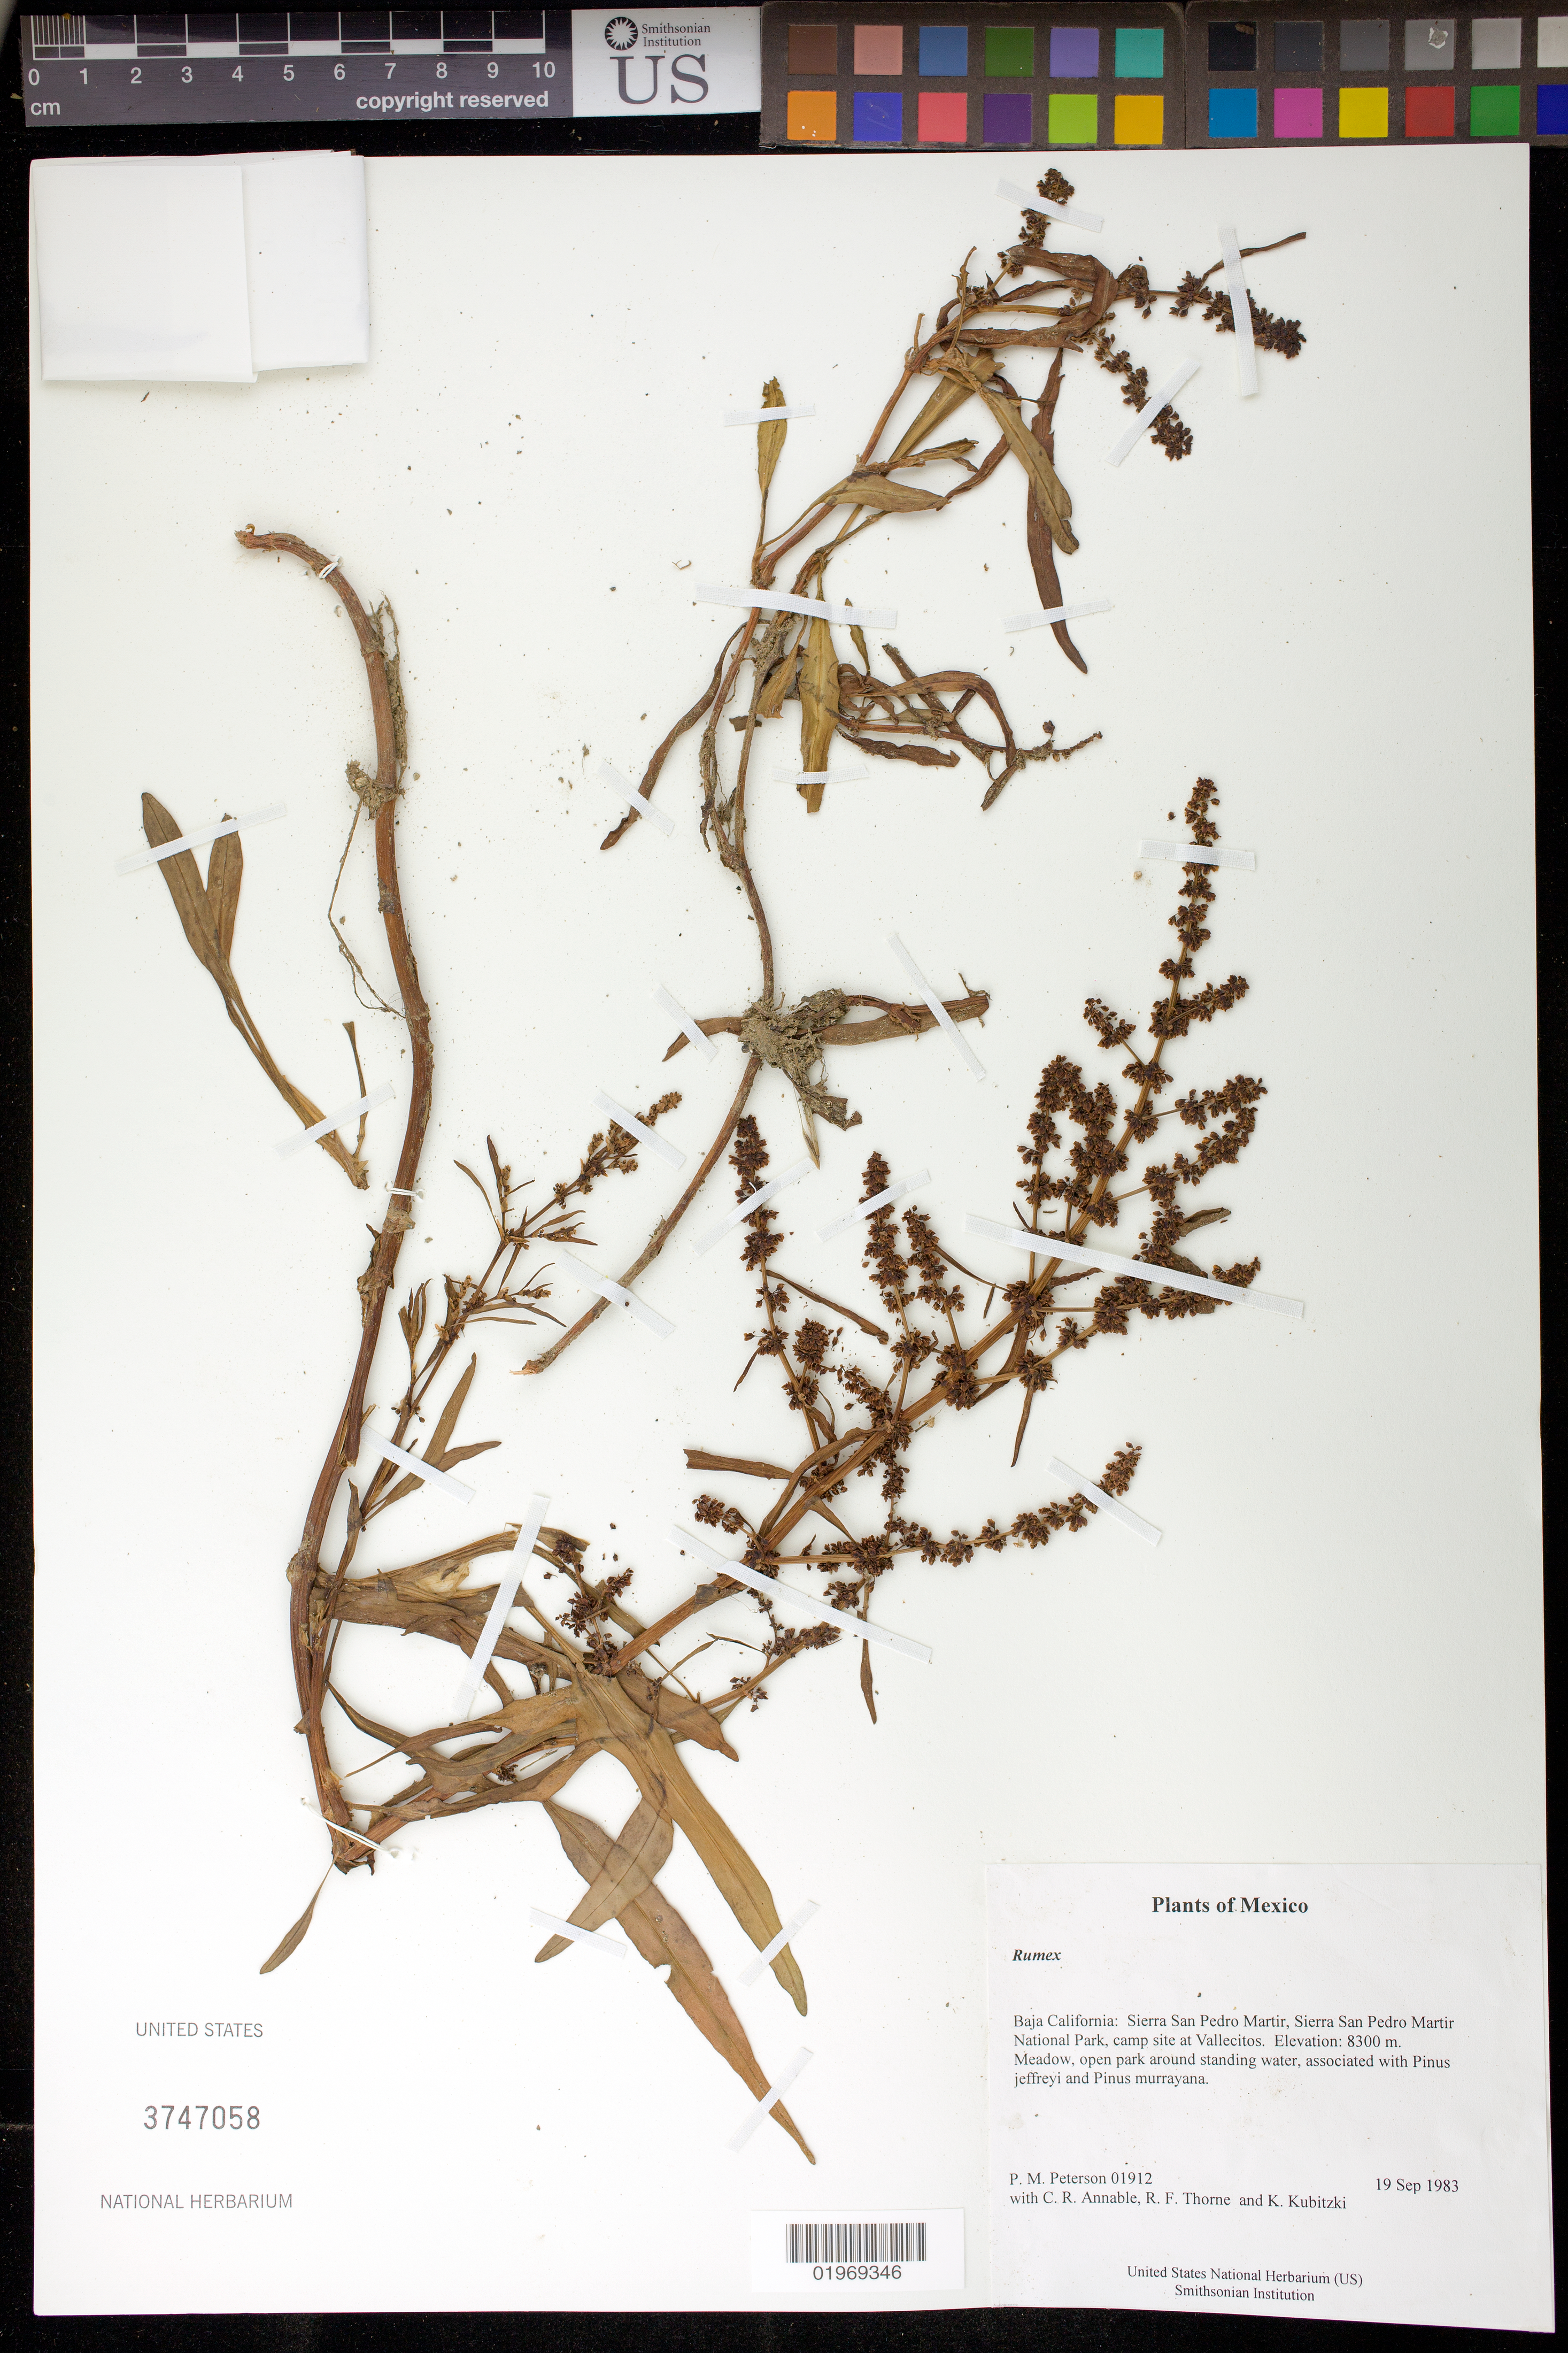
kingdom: Plantae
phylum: Tracheophyta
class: Magnoliopsida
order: Caryophyllales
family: Polygonaceae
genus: Rumex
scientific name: Rumex sp.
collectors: P. M. Peterson, C. R. Annable, R. F. Thorne & K. Kubitzki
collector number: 01912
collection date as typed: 19 Sep 1983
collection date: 1983-09-19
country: Mexico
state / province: Baja California Norte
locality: Sierra San Pedro Martir, Sierra San Pedro Martir National Park, camp site at Vallecitos.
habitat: Meadow, open park around standing water, associated with Pinus jeffreyi and Pinus murrayana.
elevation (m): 8300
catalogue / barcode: US 3747058